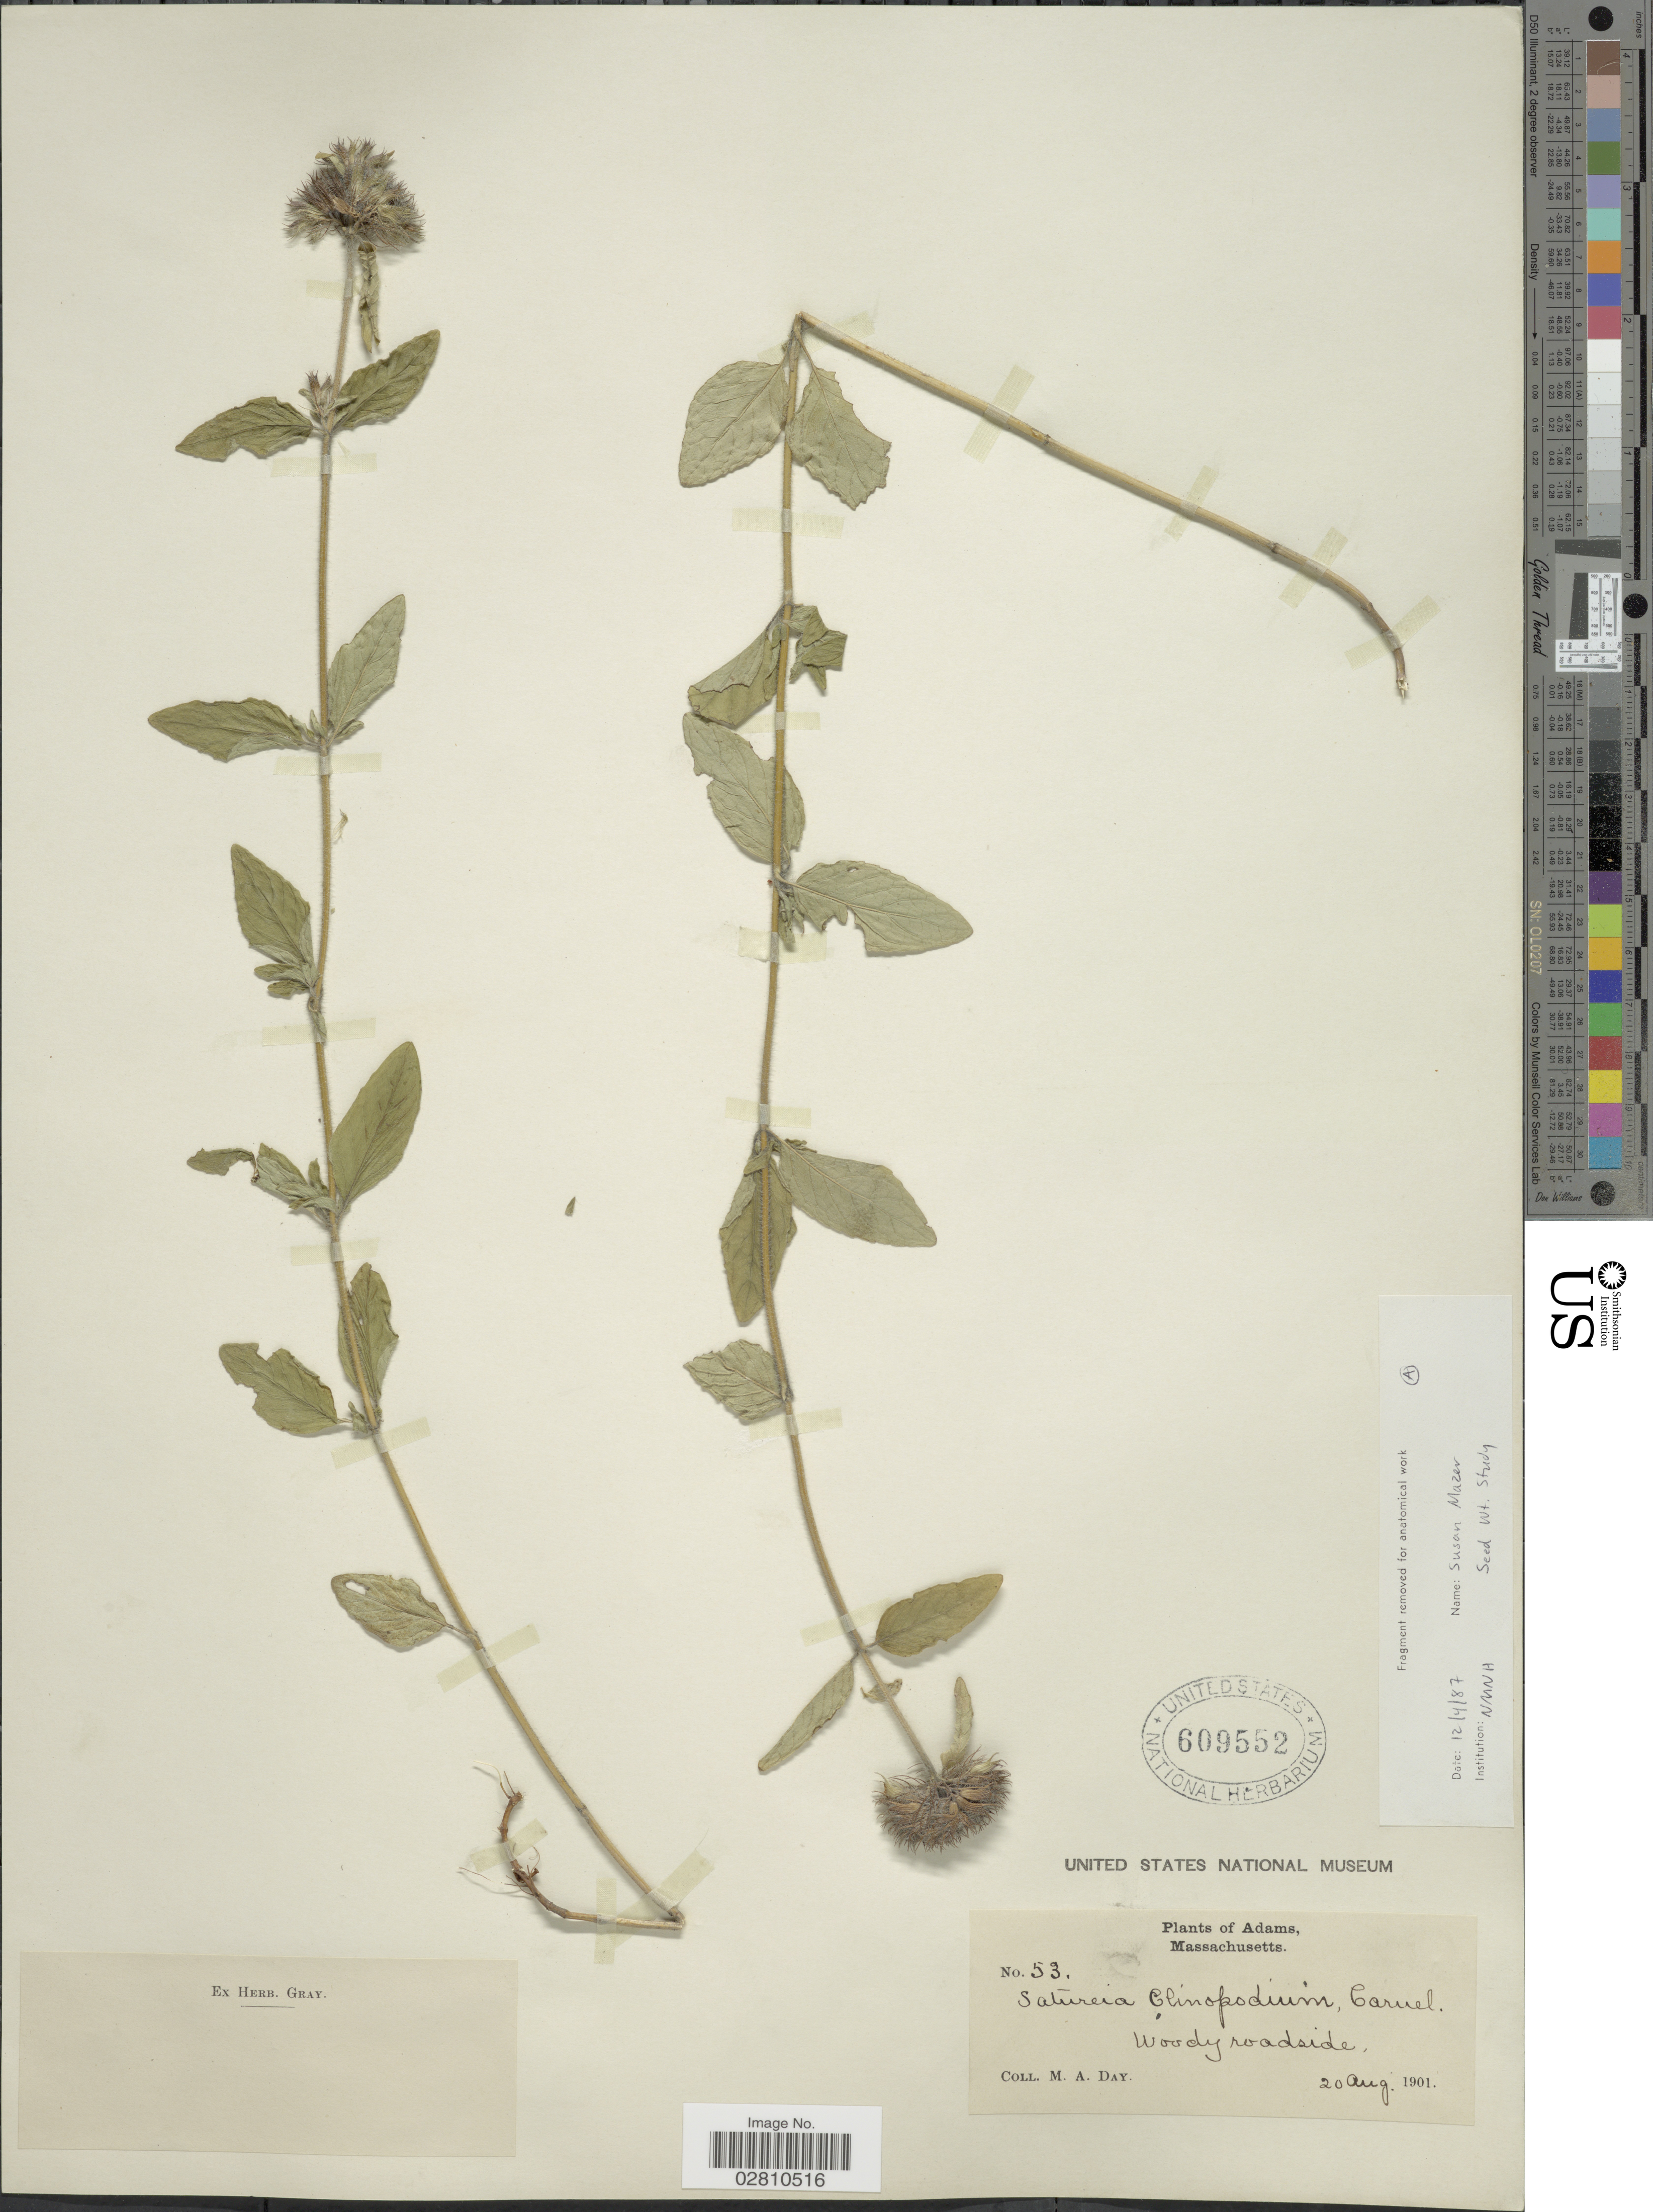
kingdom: Plantae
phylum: Tracheophyta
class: Magnoliopsida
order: Lamiales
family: Lamiaceae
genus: Clinopodium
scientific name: Clinopodium vulgare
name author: L.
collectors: M. Day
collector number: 53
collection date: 1901-08-20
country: United States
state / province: Massachusetts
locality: Adams.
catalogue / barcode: US 609552